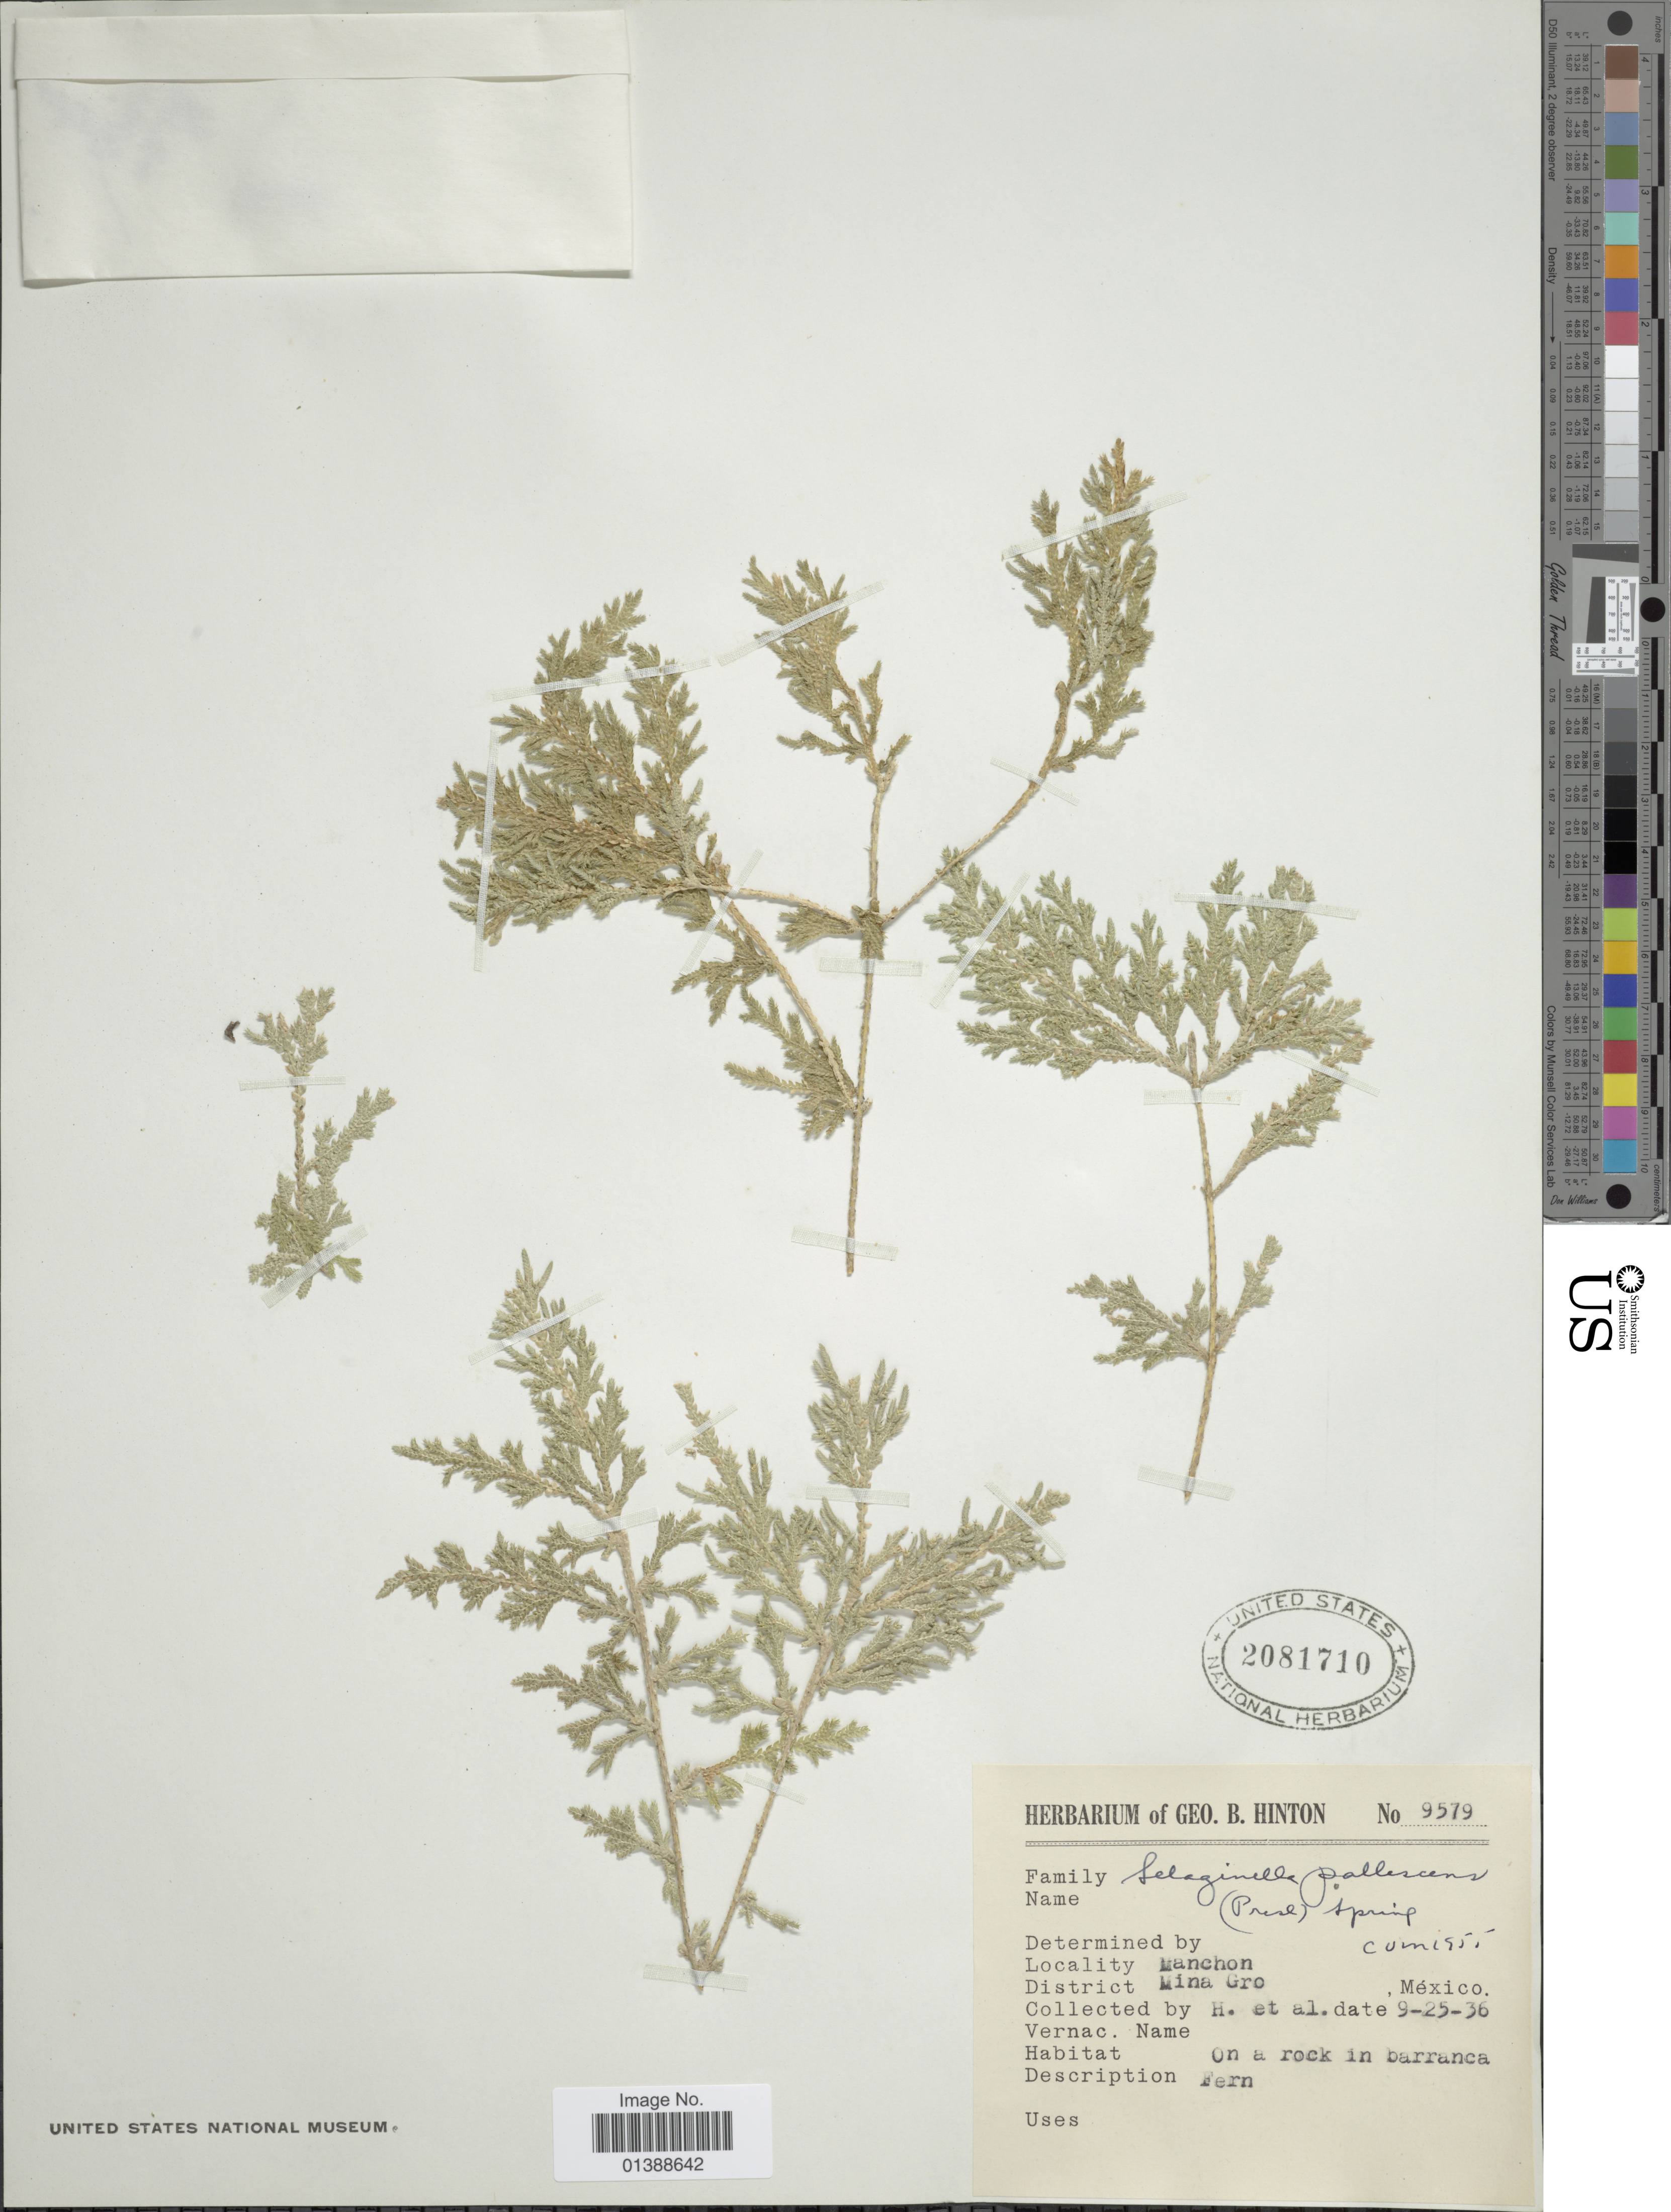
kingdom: Plantae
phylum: Tracheophyta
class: Lycopodiopsida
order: Selaginellales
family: Selaginellaceae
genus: Selaginella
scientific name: Selaginella pallescens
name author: (C. Presl) Spring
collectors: G. B. Hinton & et al.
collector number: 9579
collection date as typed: Transcribed d/m/y: 25/9/36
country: Mexico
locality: Manchon, District Mina Gro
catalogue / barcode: US 2081710